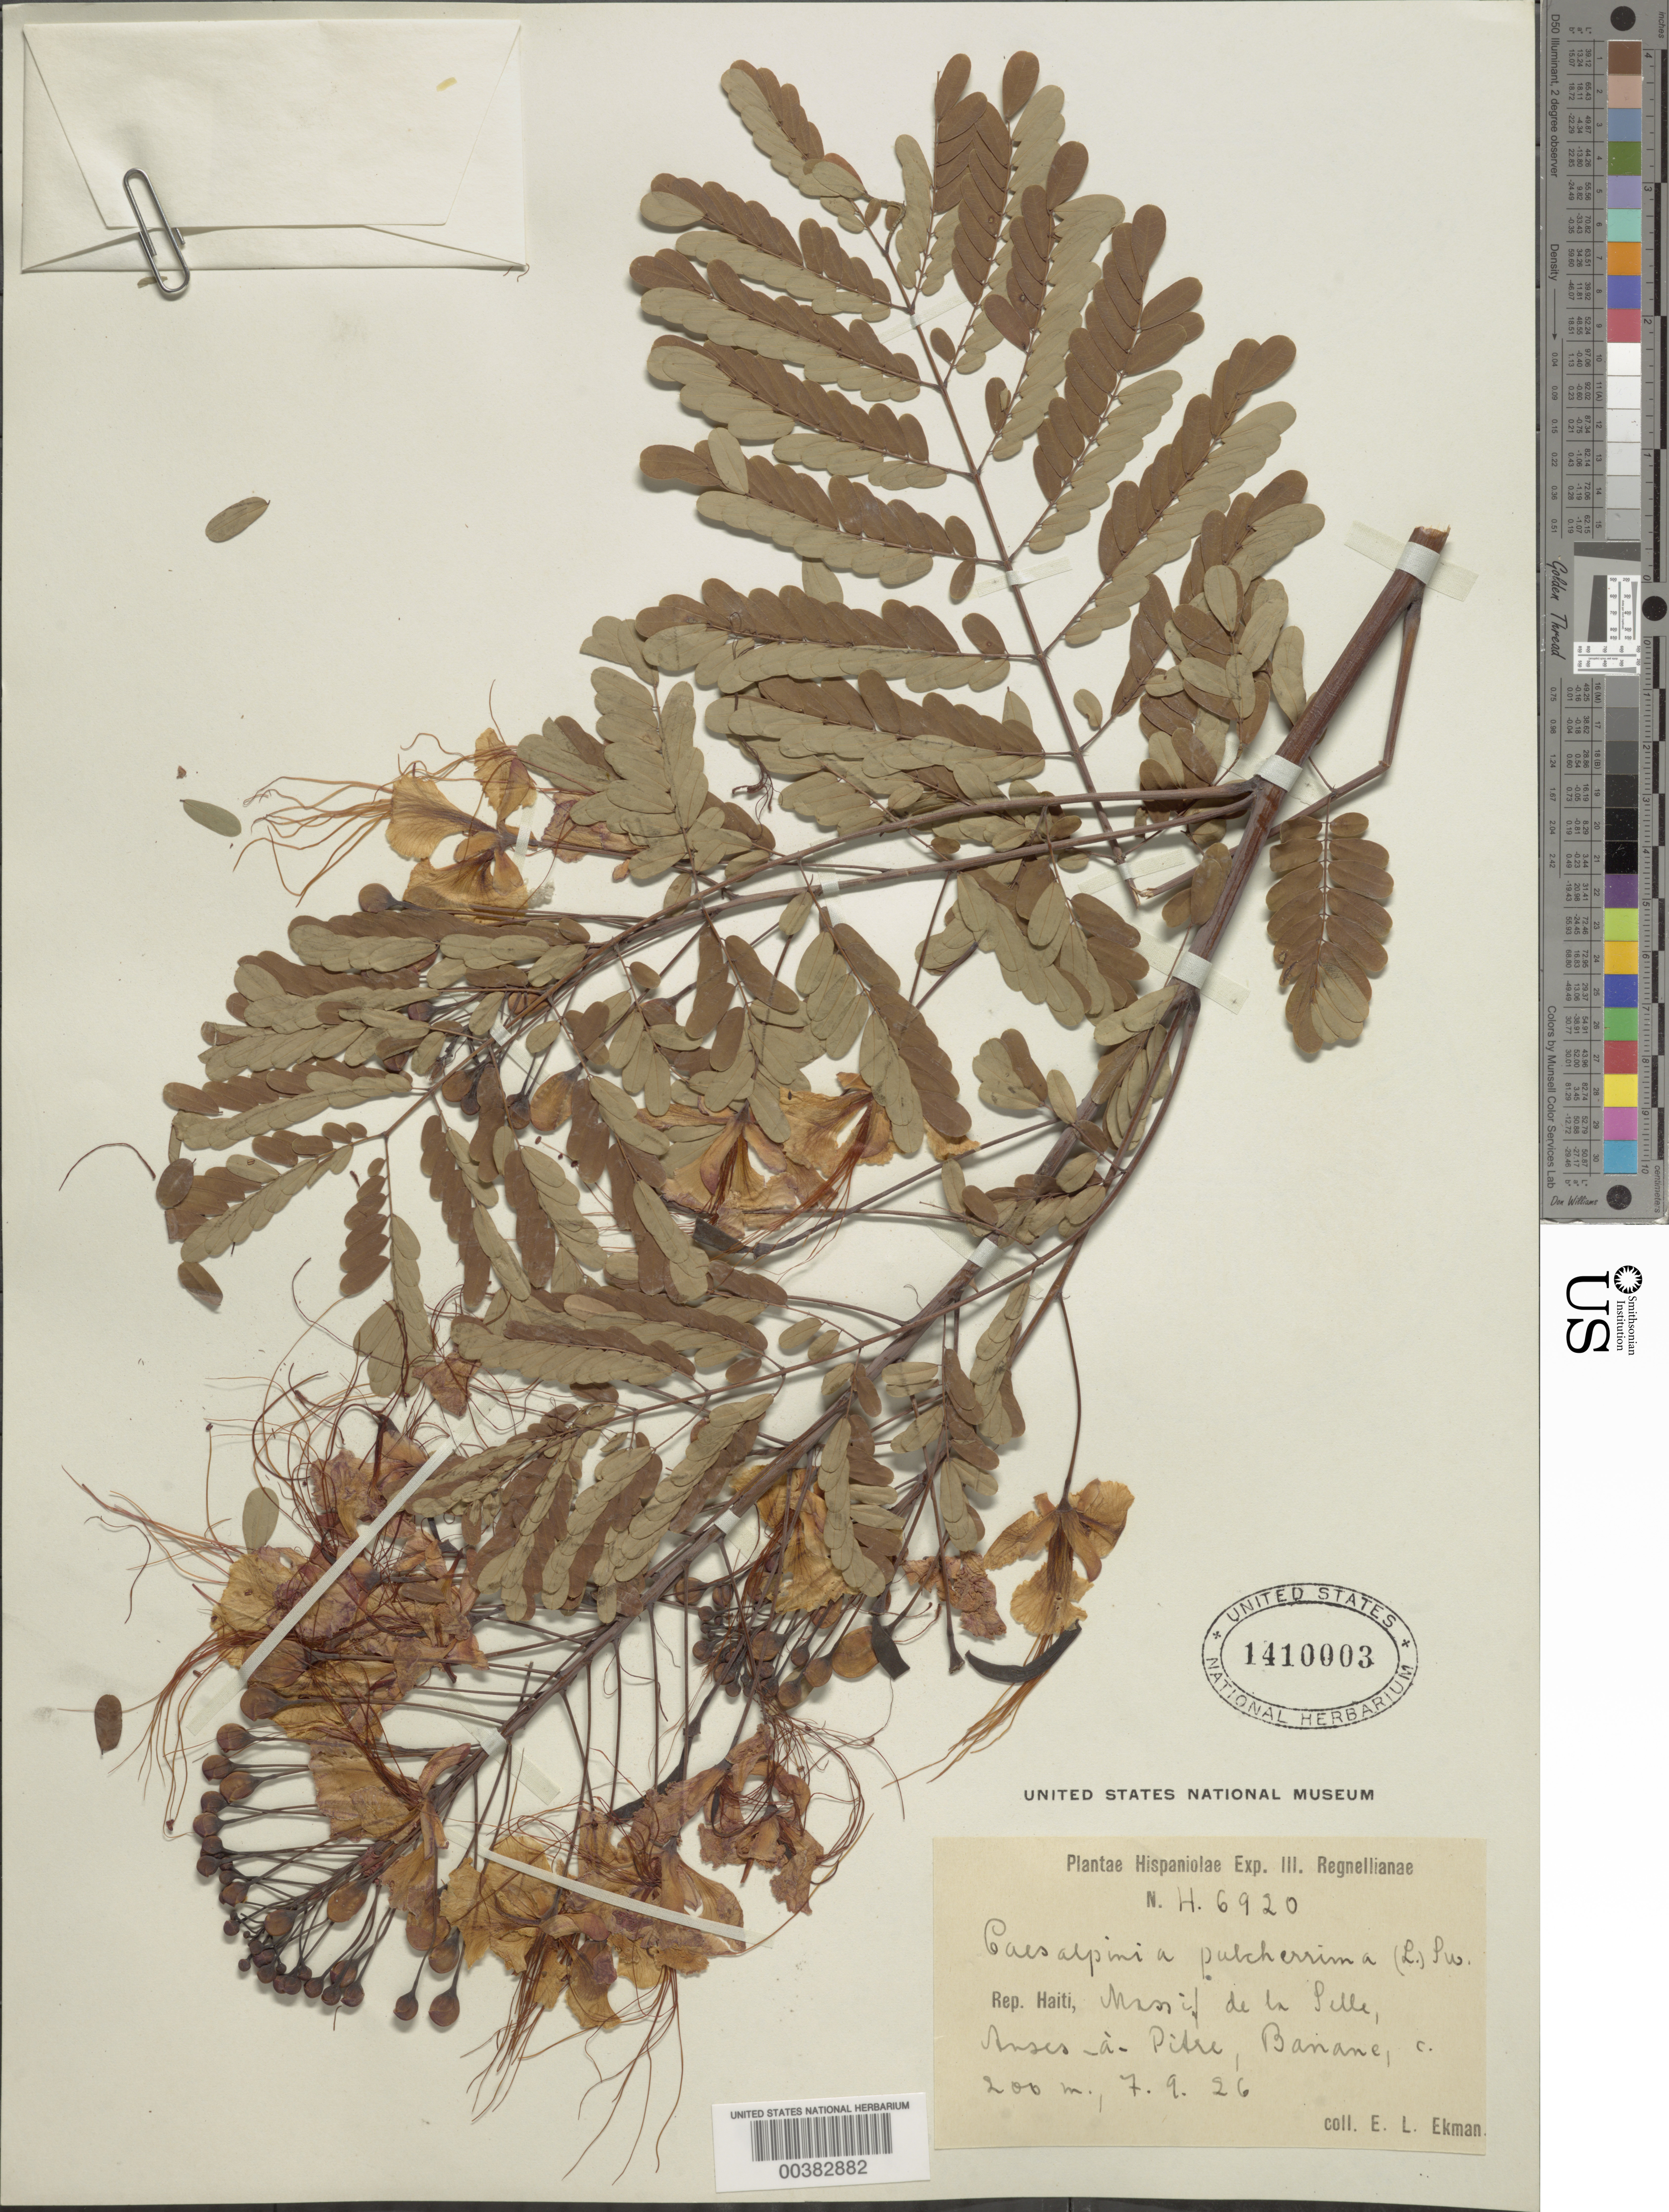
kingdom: Plantae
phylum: Tracheophyta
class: Magnoliopsida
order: Fabales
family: Fabaceae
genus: Caesalpinia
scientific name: Caesalpinia pulcherrima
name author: (L.) Sw.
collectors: E. L. Ekman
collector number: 6920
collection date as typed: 07 Sep 1926 or 09 Jul 1926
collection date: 1926-07-09 or 1926-09-07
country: Haiti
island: Hispaniola Island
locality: Massif de la selle, anses-a-pitre, banane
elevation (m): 200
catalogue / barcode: US 1410003